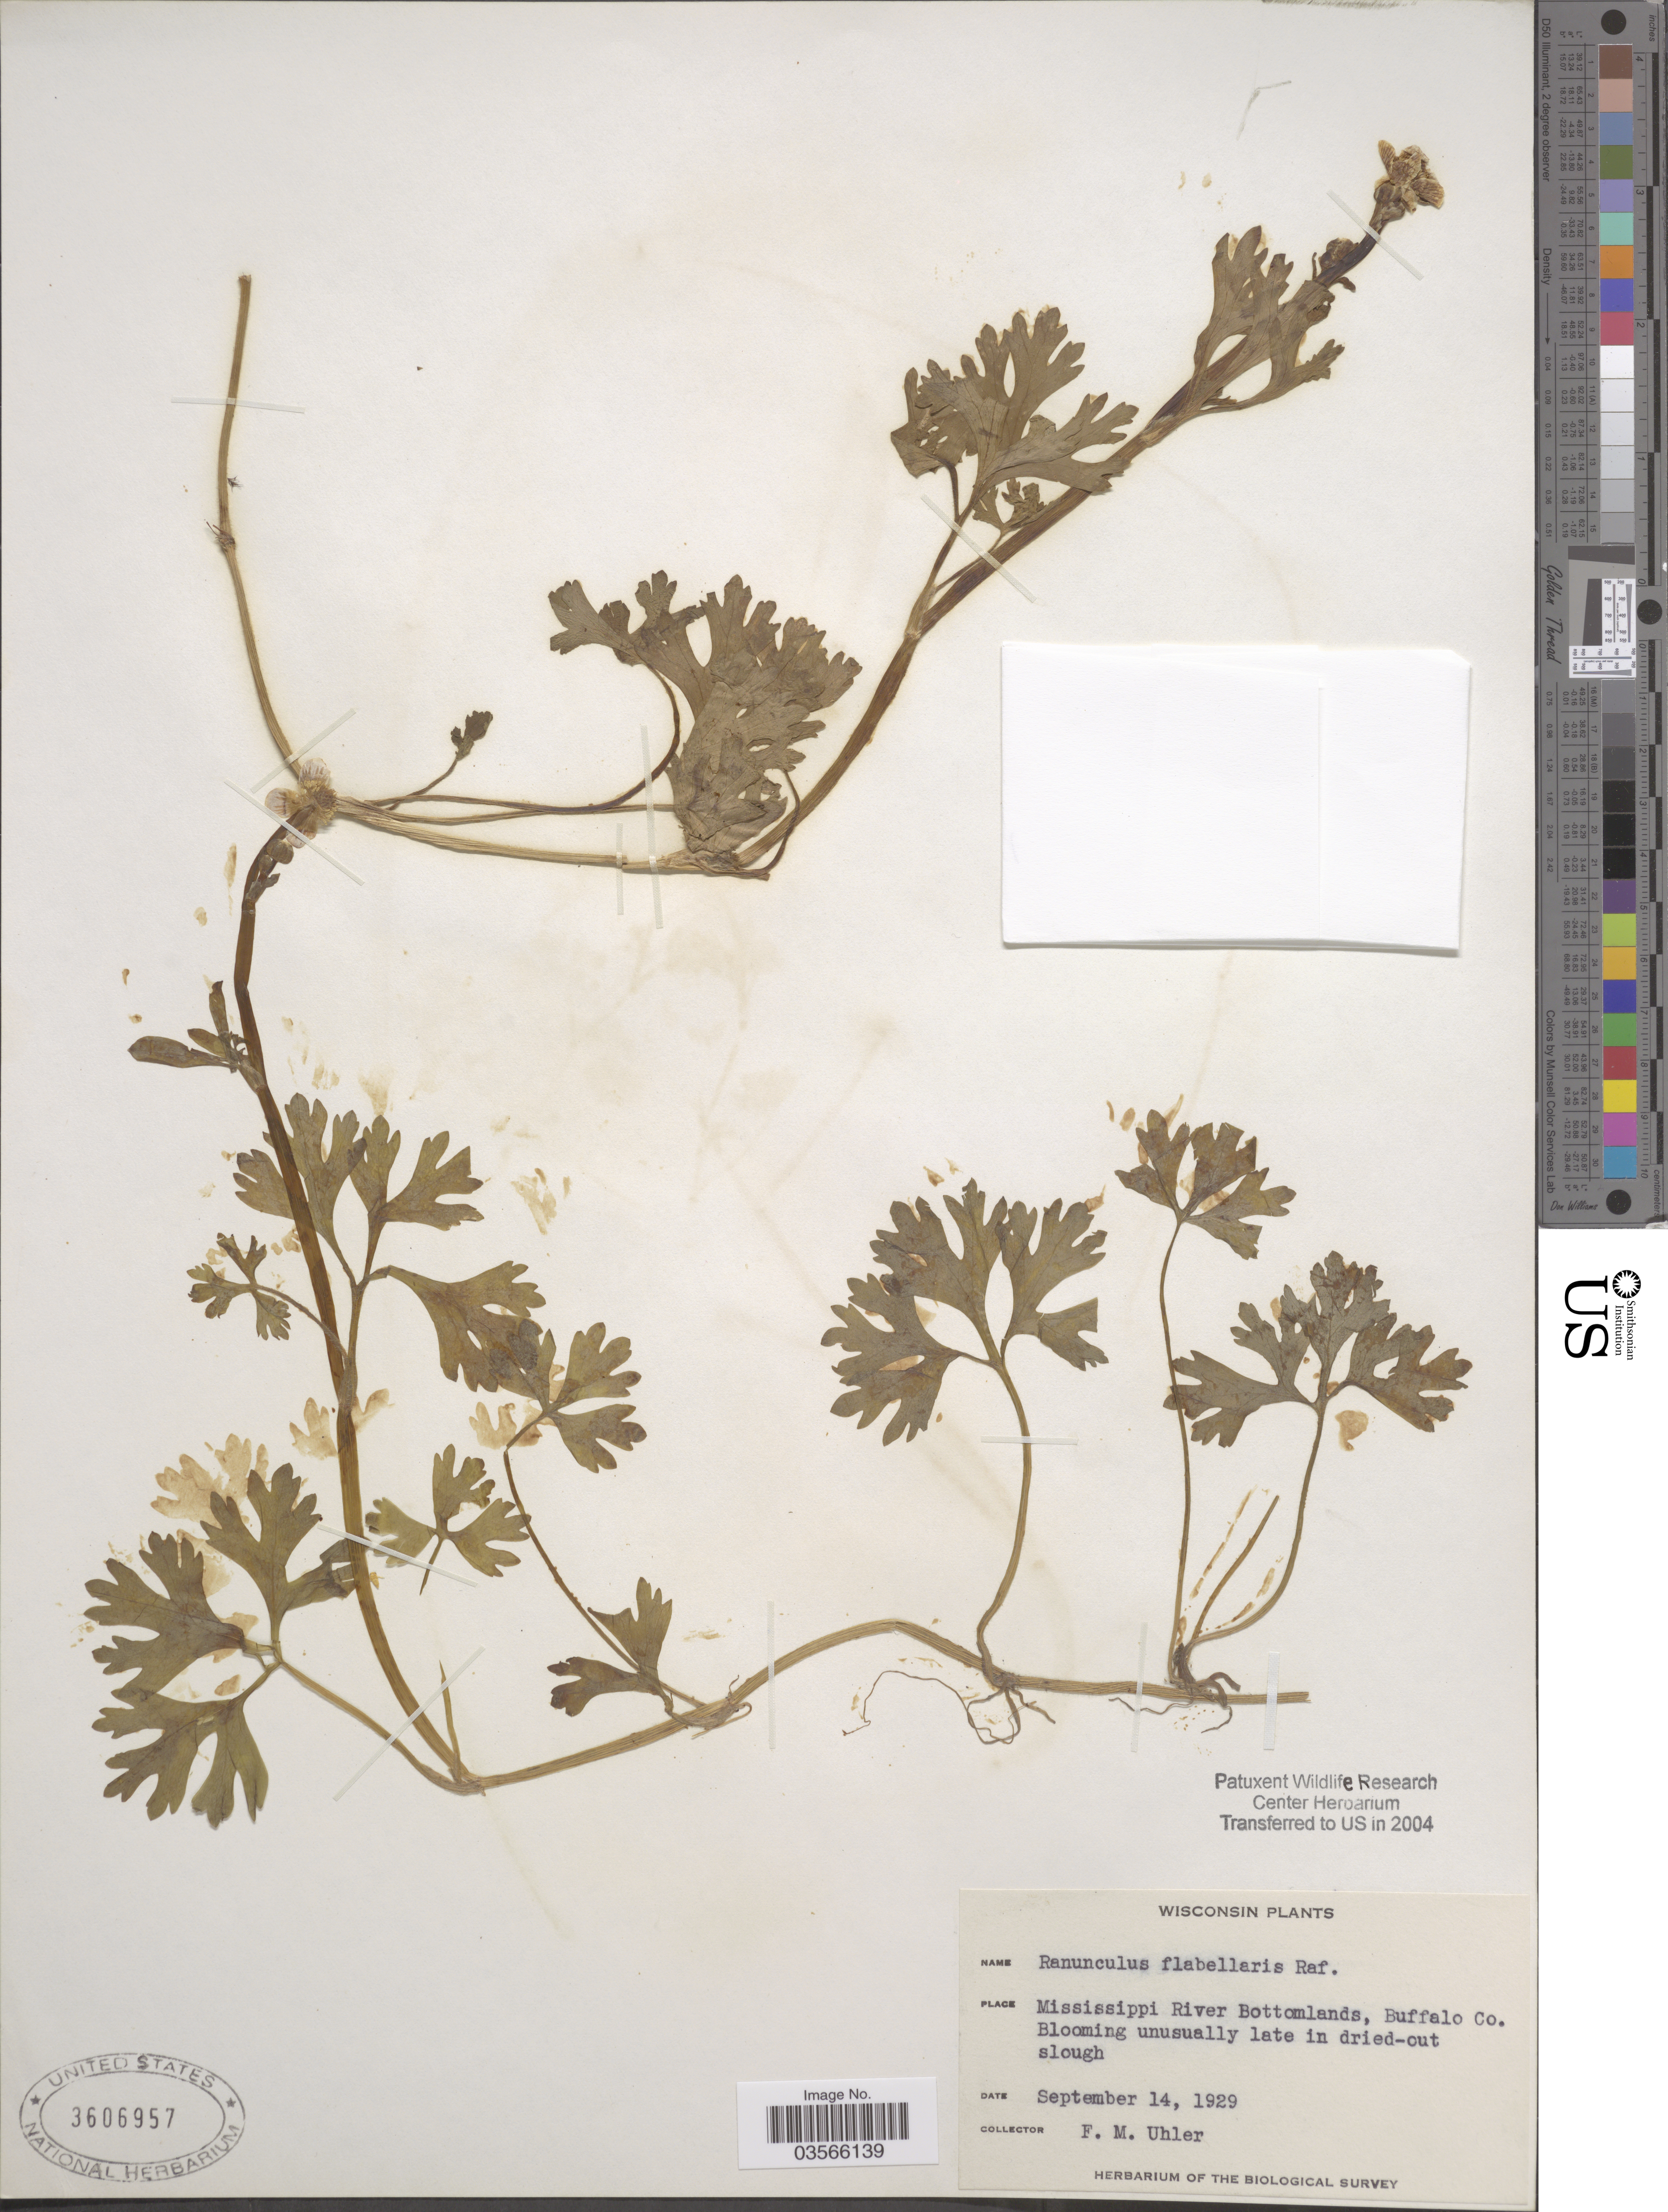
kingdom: Plantae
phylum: Tracheophyta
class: Magnoliopsida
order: Ranunculales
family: Ranunculaceae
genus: Ranunculus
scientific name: Ranunculus flabellaris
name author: Raf.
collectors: F. M. Uhler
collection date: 1929-09-14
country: United States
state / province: Wisconsin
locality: Mississippi River Bottomlands, Buffalo Co.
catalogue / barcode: US 3606957